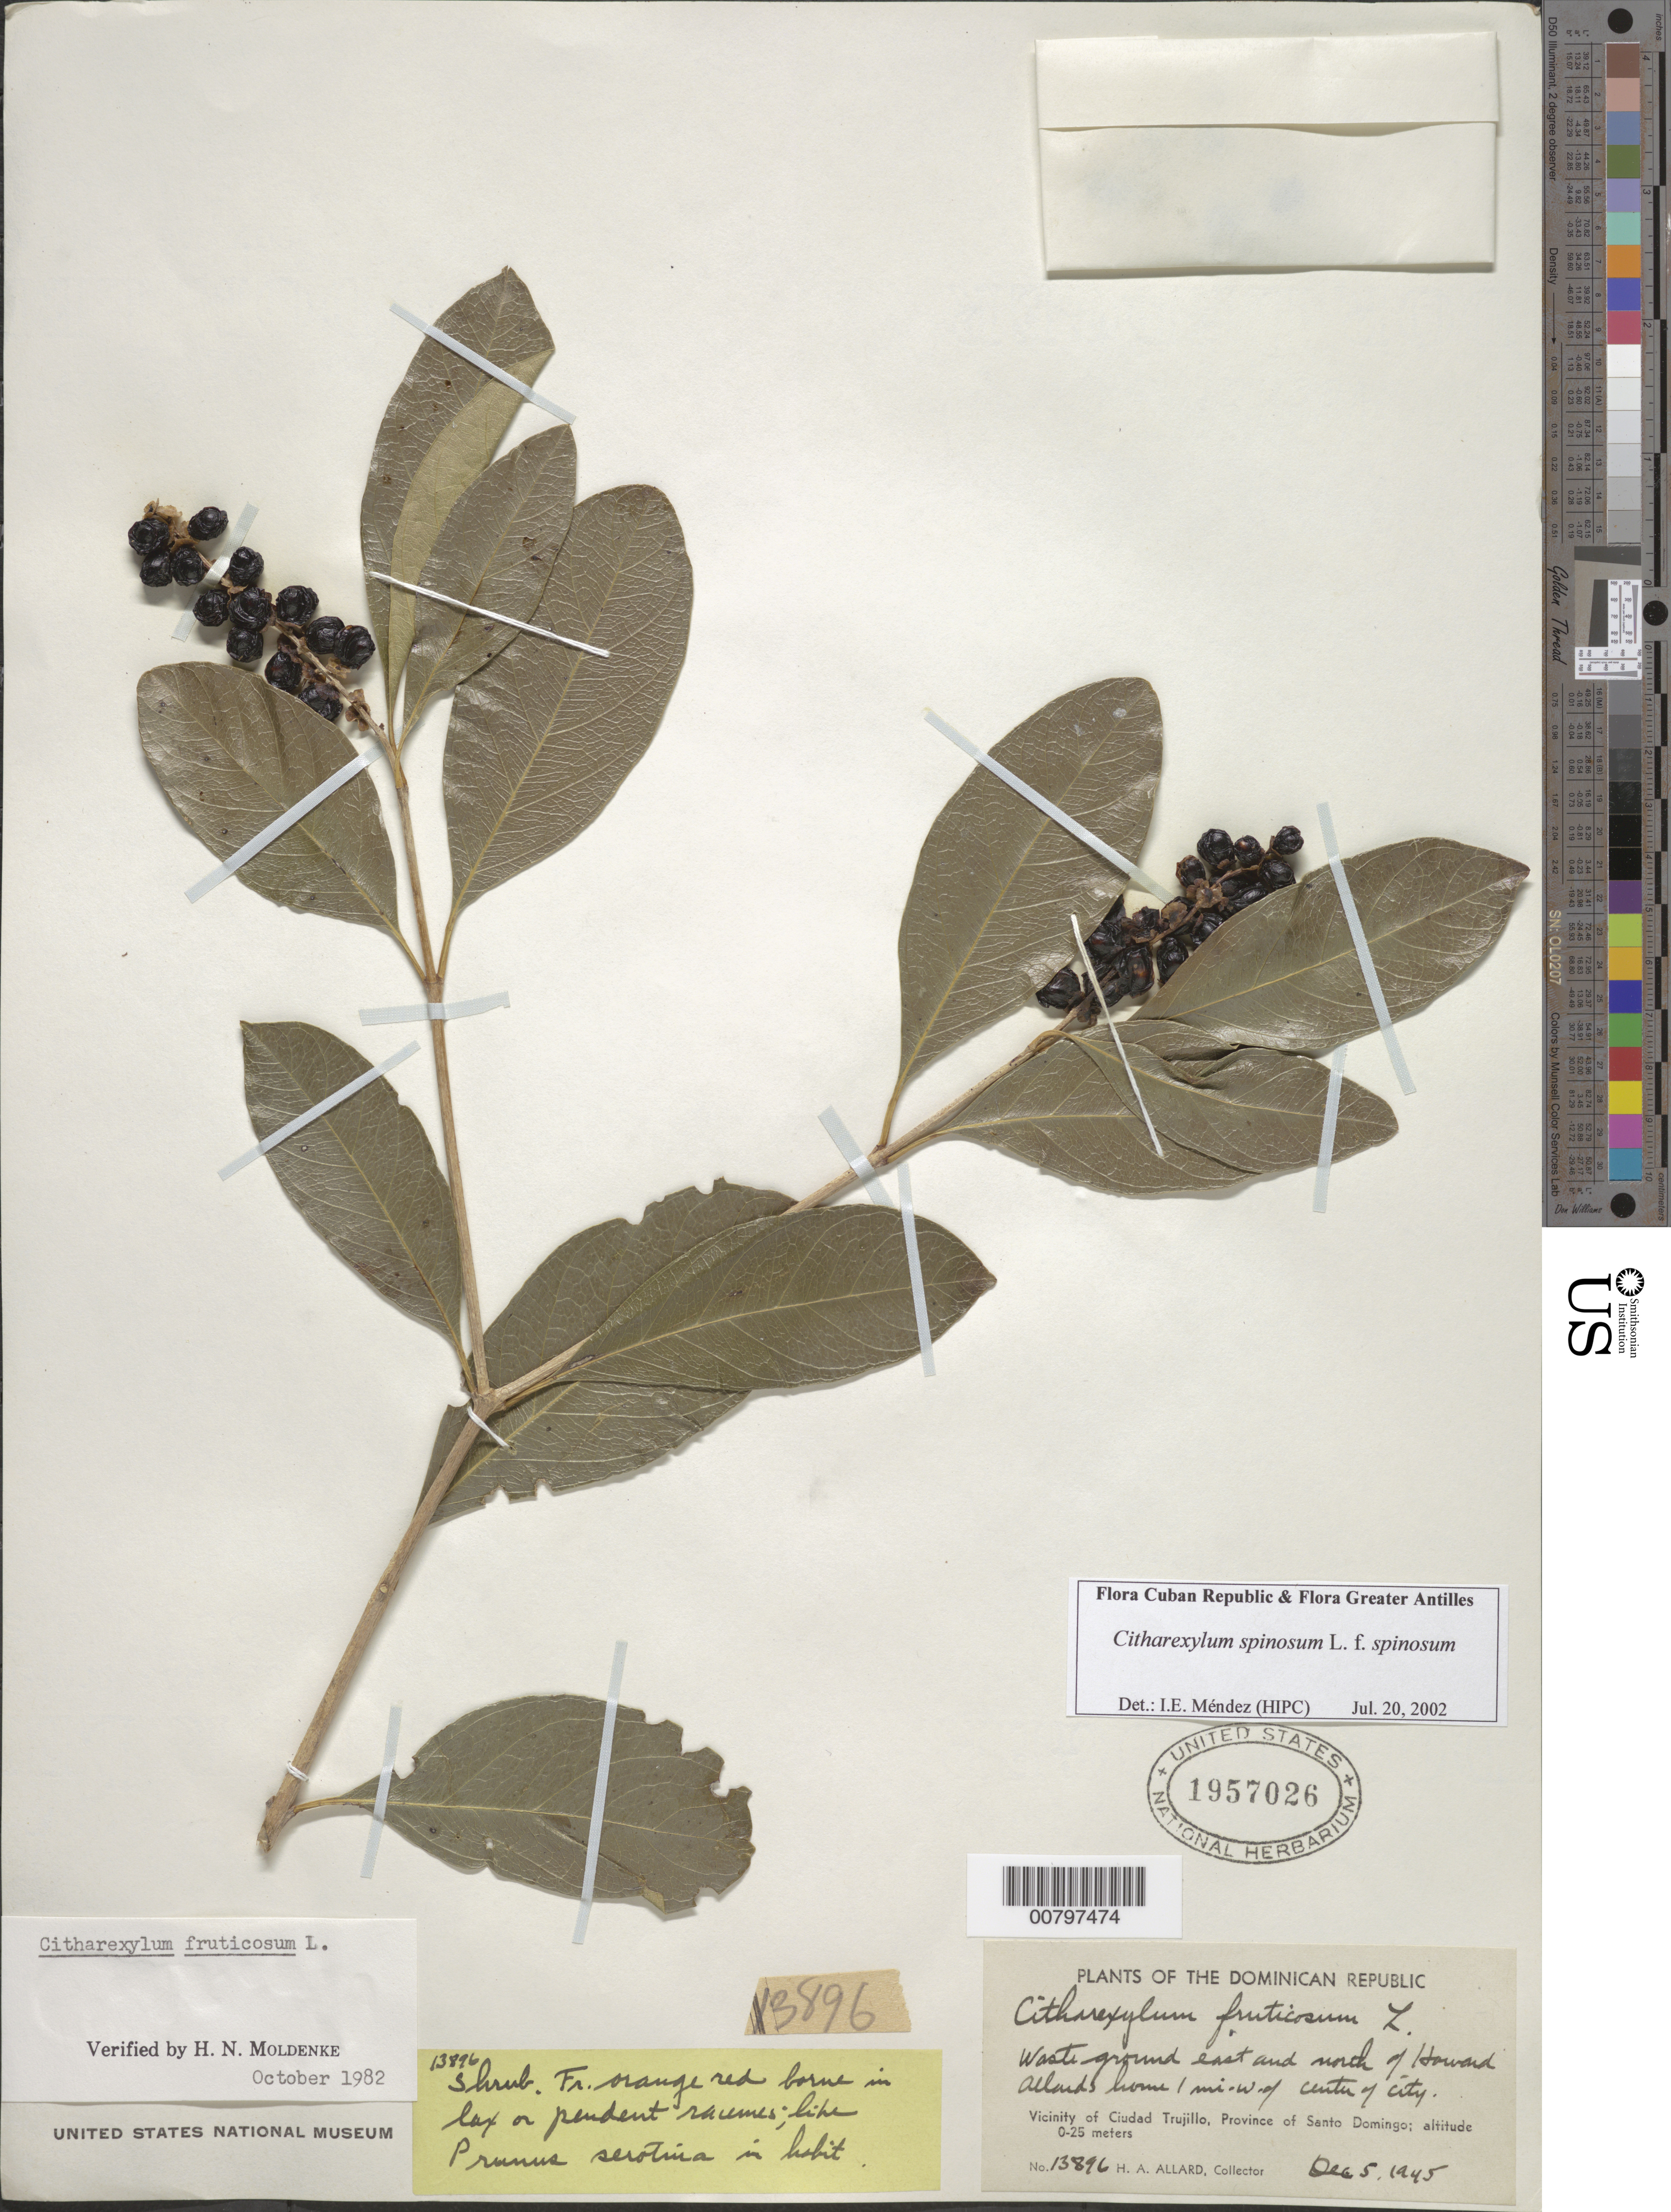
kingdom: Plantae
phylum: Tracheophyta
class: Magnoliopsida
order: Lamiales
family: Verbenaceae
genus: Citharexylum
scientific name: Citharexylum spinosum f. spinosum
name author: L.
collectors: H. A. Allard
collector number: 13896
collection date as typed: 05 Dec 1945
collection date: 1945-12-05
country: Dominican Republic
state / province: Distrito Nacional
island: Hispaniola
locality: Vicinity of Santo Domingo, E and N of Howard Allard's house, 1 m W of center of city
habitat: Waste ground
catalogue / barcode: US 1957026